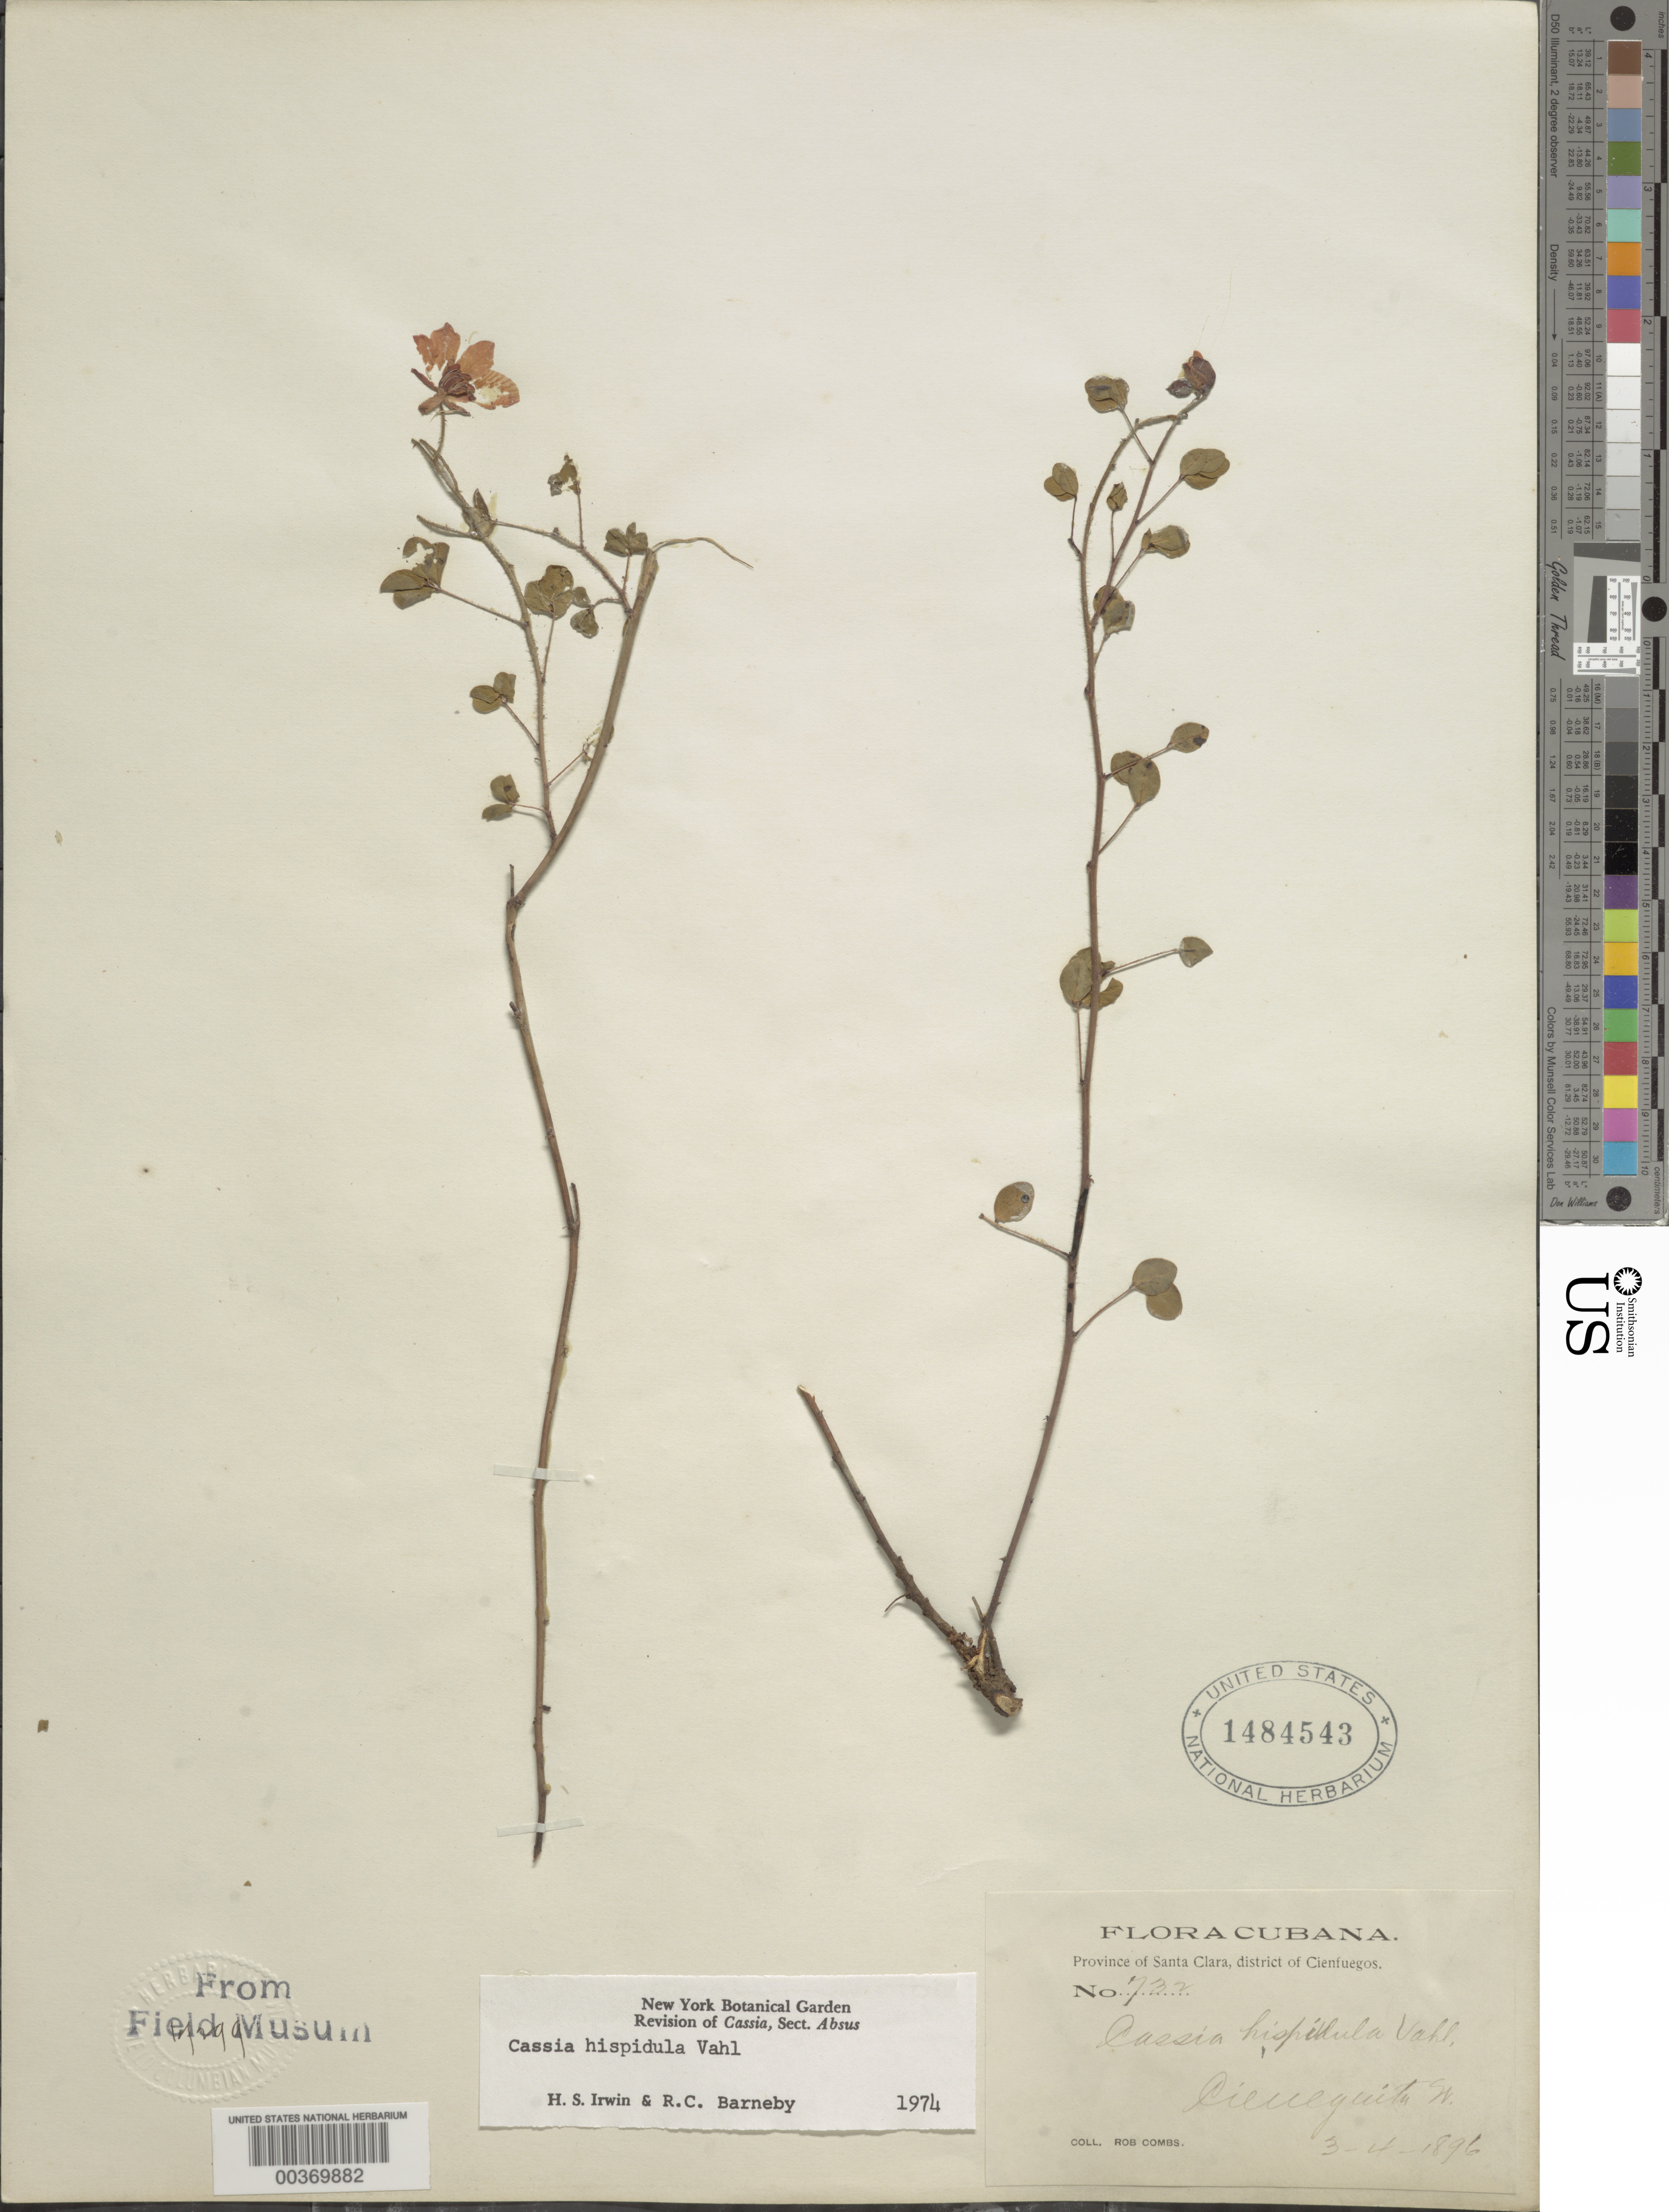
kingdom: Plantae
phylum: Tracheophyta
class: Magnoliopsida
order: Fabales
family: Fabaceae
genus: Chamaecrista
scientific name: Chamaecrista hispidula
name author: (Vahl) H.S. Irwin & Barneby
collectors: R. Combs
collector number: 732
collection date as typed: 04 Mar 1896 or 03 Apr 1896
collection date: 1896-03-04 or 1896-04-03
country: Cuba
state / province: Cienfuegos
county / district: Cienfuegos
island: Greater Antilles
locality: Cieueguita. [province recorded as (former province of) las villas]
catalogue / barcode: US 1484543